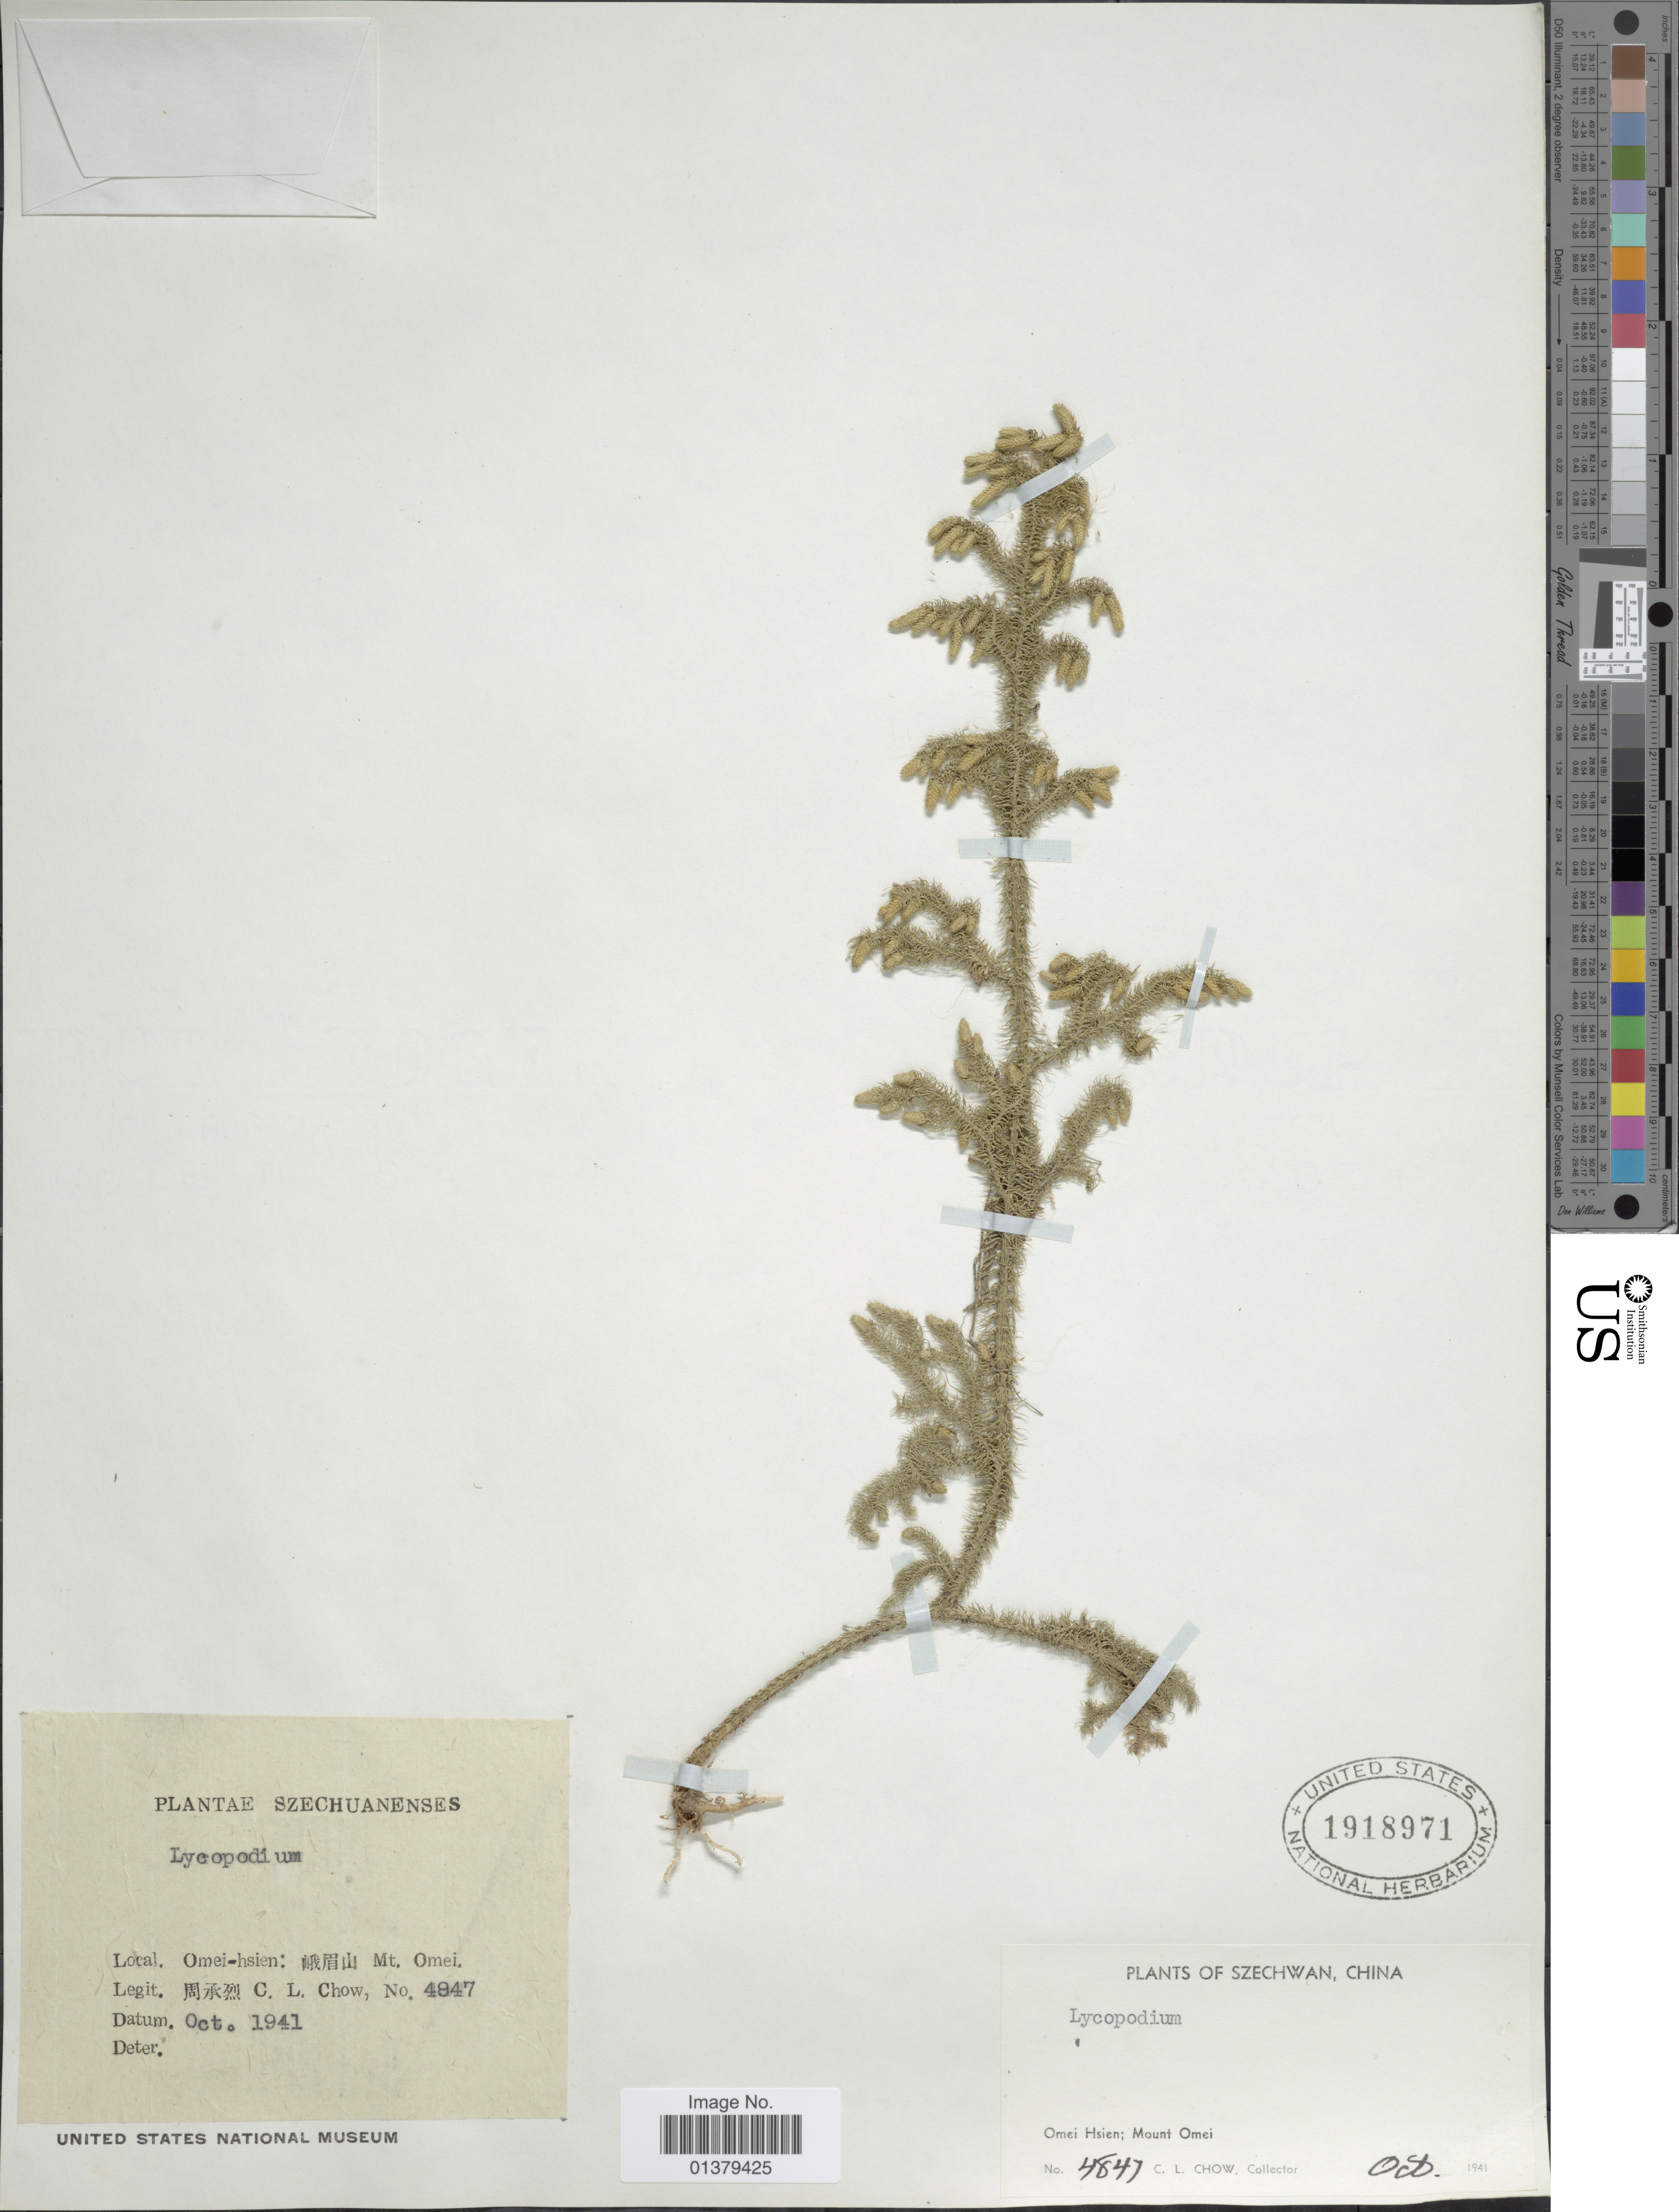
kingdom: Plantae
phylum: Tracheophyta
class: Lycopodiopsida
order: Lycopodiales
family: Lycopodiaceae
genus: Palhinhaea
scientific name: Palhinhaea cernua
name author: (L.) Vasc. & Franco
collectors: C. Chow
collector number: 4847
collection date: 1941-10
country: China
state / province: Sichuan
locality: Szechwan, Omei Hsien; Mount Omei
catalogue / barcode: US 1918971